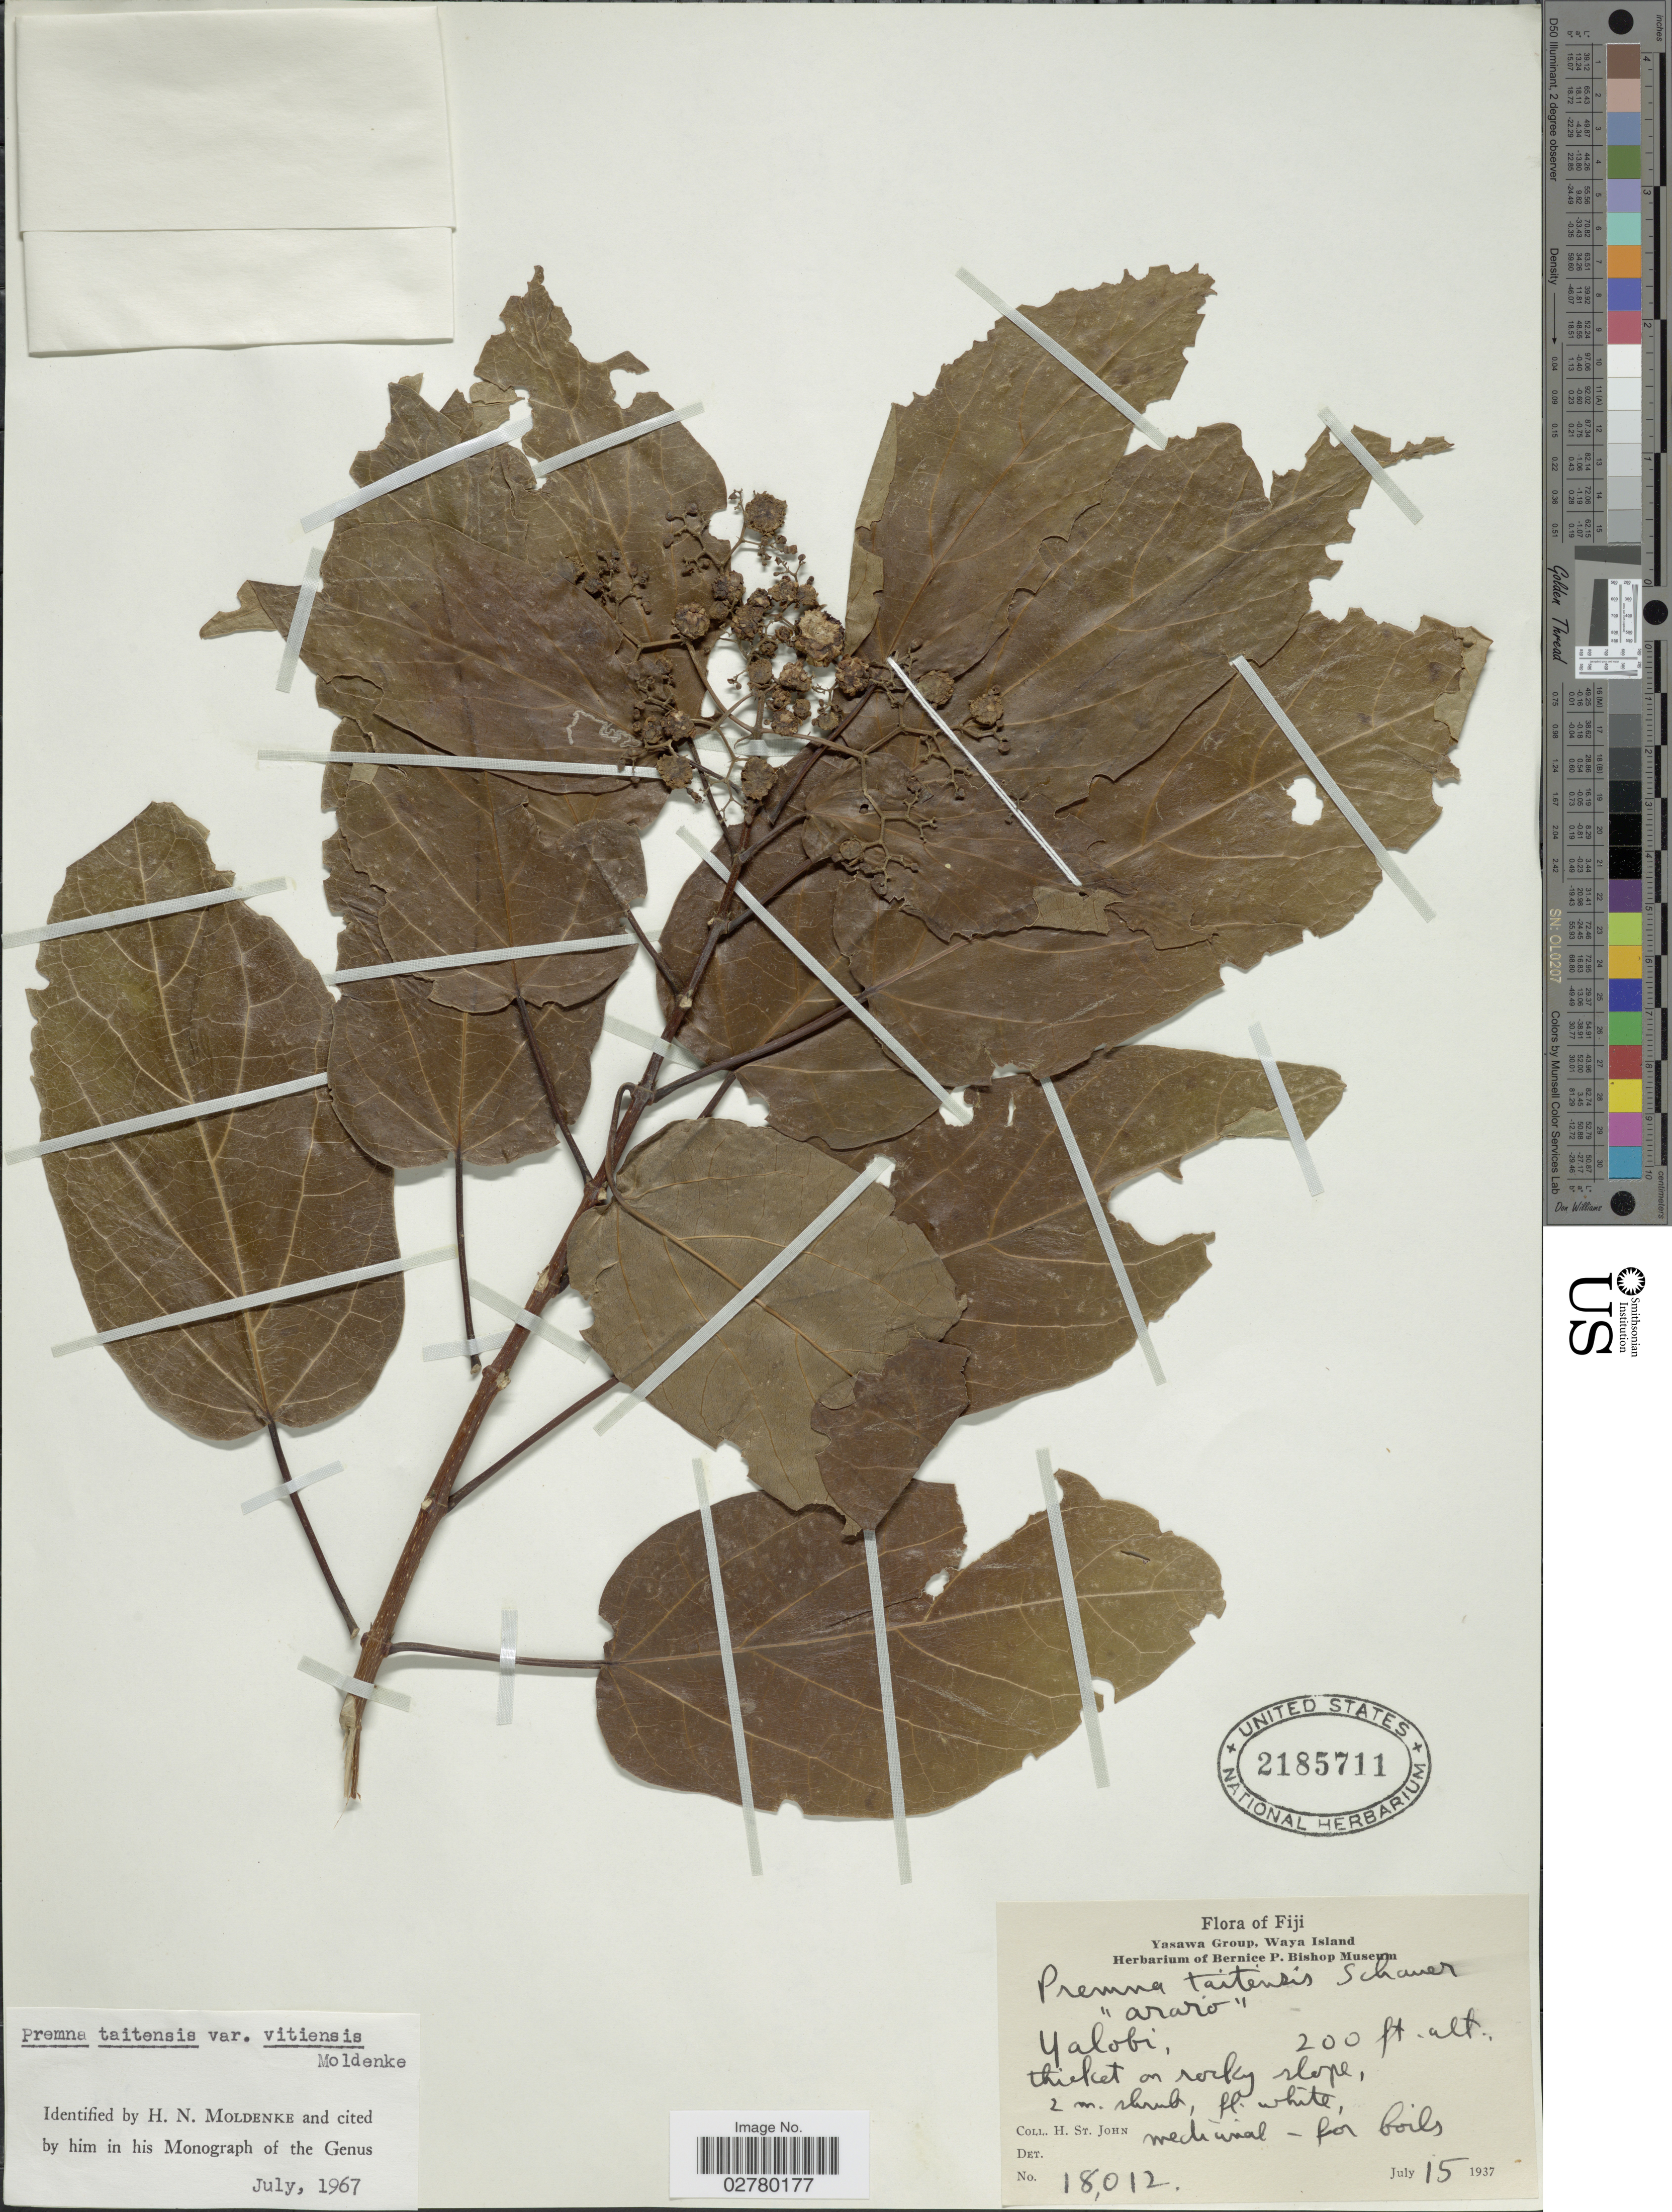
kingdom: Plantae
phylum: Tracheophyta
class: Magnoliopsida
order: Lamiales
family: Lamiaceae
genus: Premna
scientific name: Premna taitensis var. vitiensis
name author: Moldenke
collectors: H. St. John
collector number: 18012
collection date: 1937-07-15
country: Fiji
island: Waya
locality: Yasawa Group, Waya Island. Yalobi.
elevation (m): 61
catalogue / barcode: US 2185711